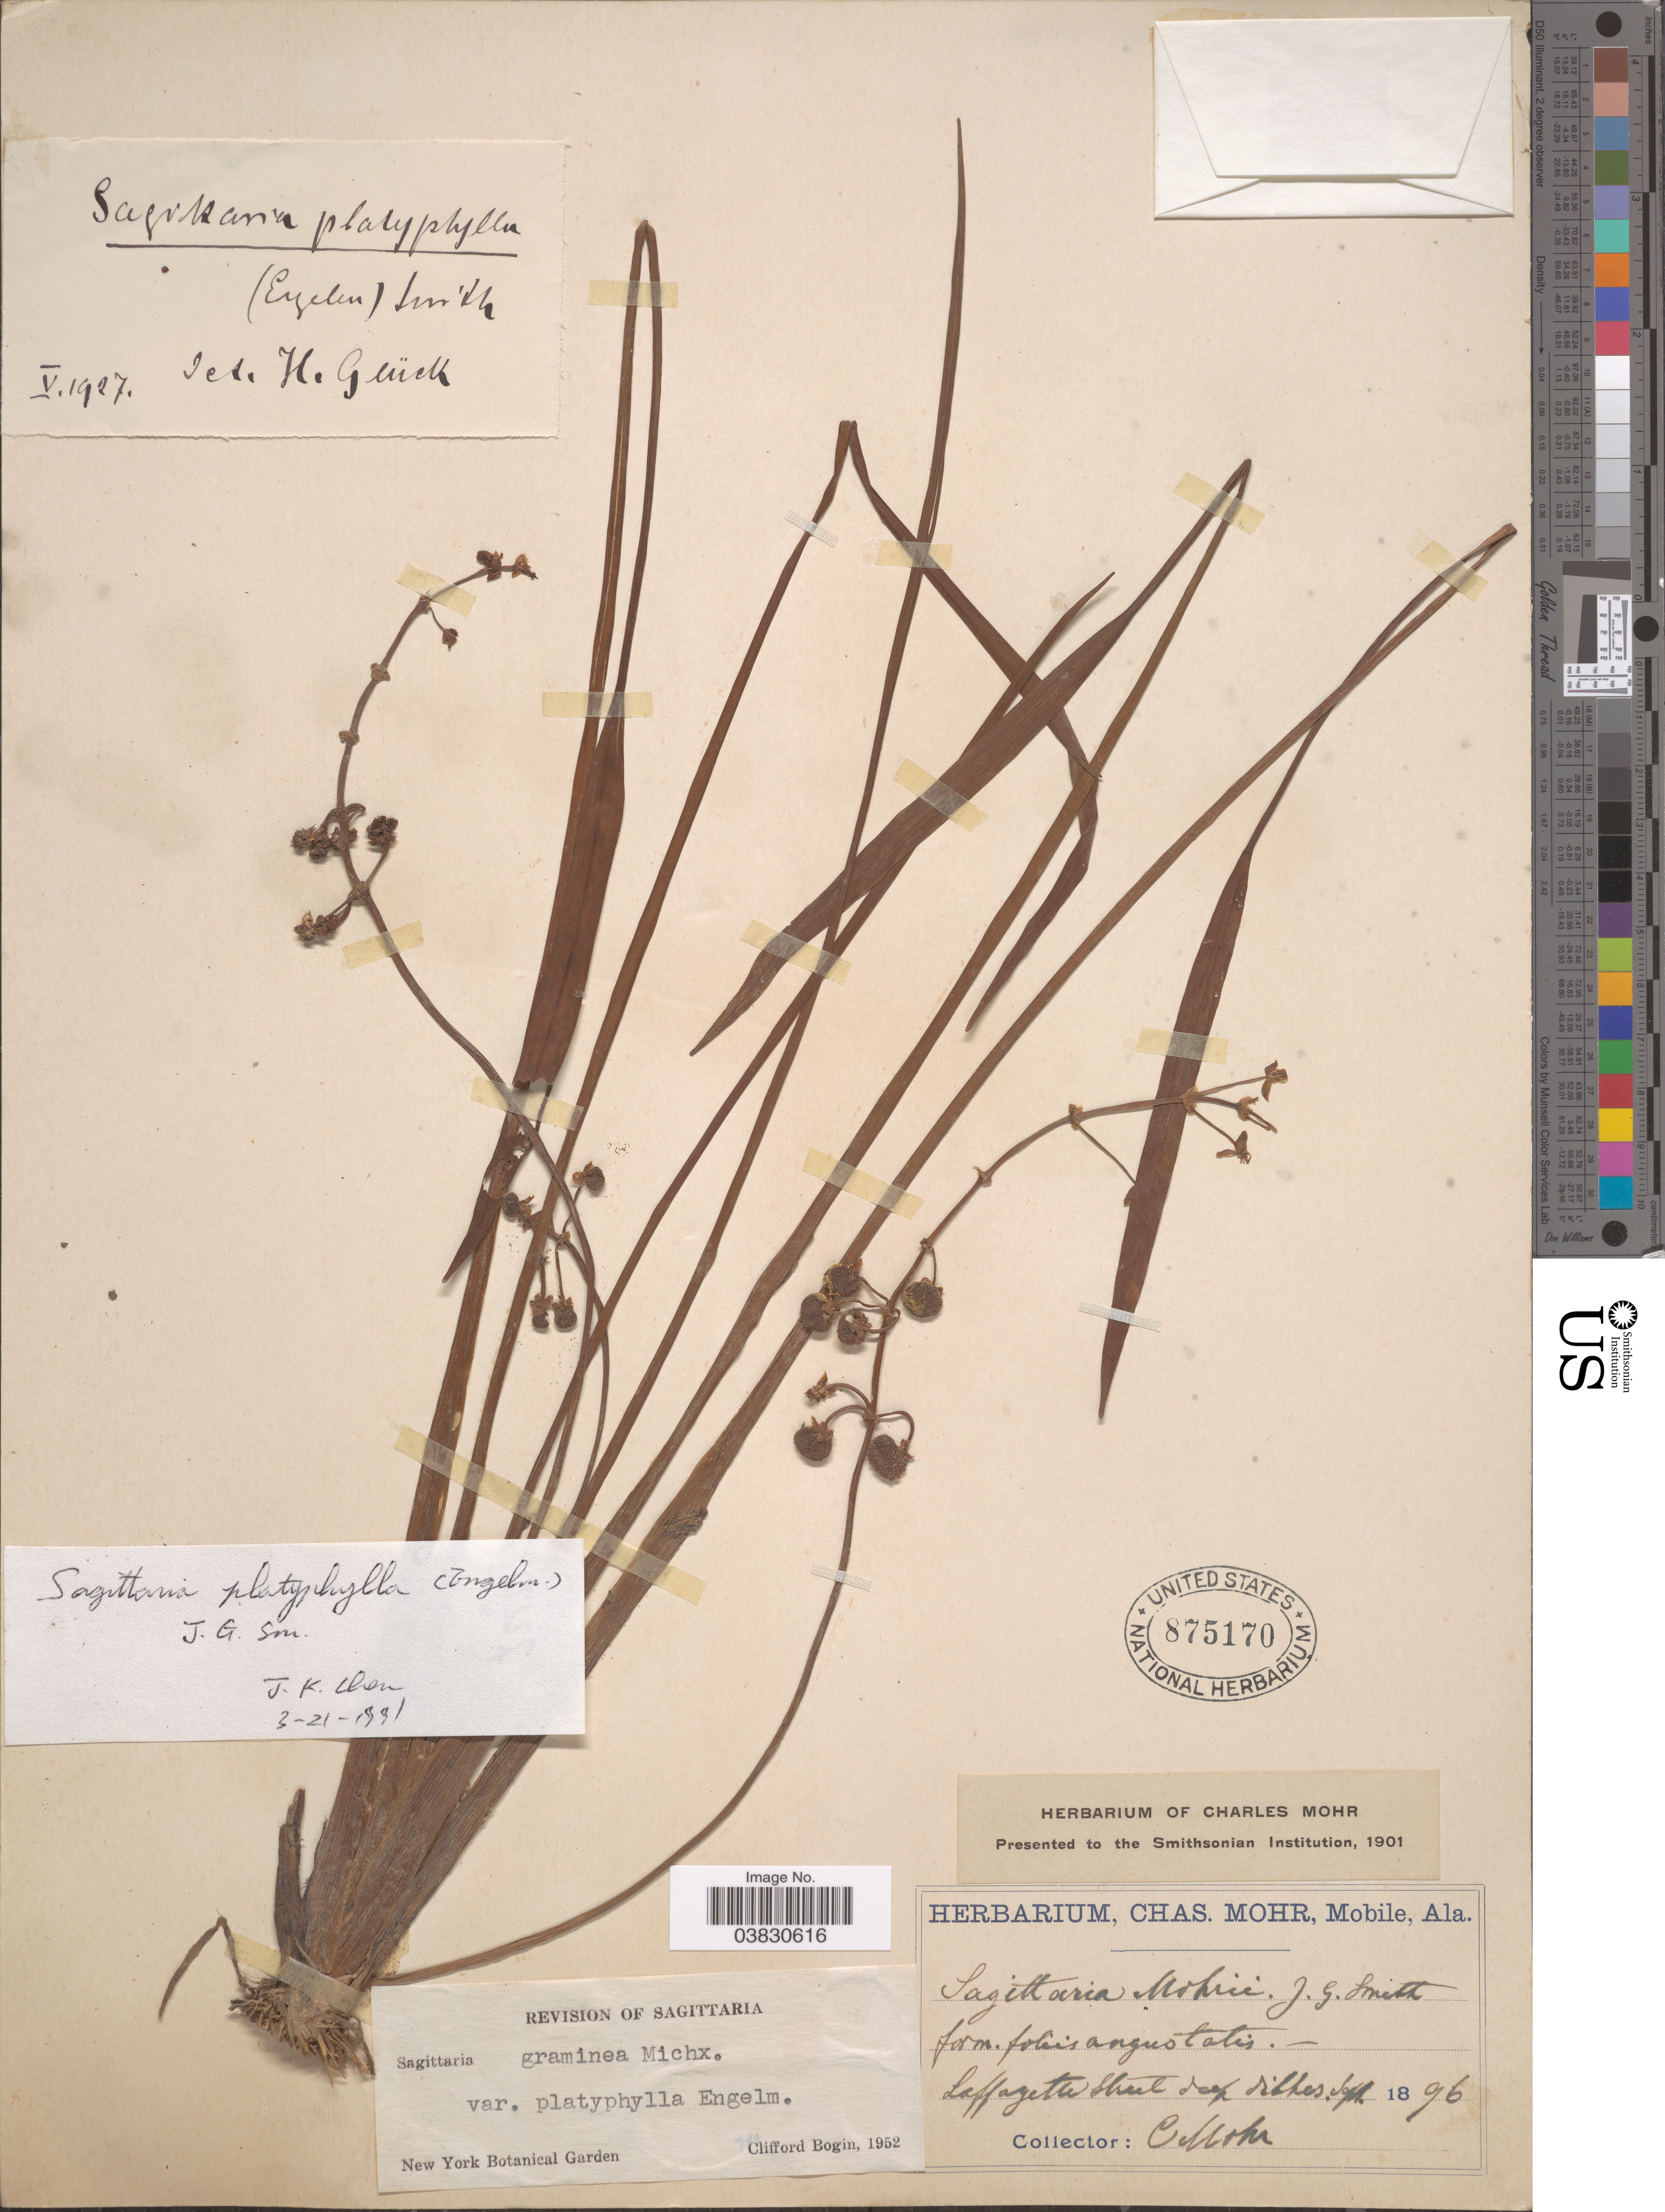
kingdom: Plantae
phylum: Tracheophyta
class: Liliopsida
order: Alismatales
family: Alismataceae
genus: Sagittaria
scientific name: Sagittaria platyphylla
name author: (Englem.) J.G. Sm.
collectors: Mohr, C. T. (herbarium)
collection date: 1896-09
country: United States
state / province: Alabama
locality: Laffayette.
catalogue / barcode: US 875170